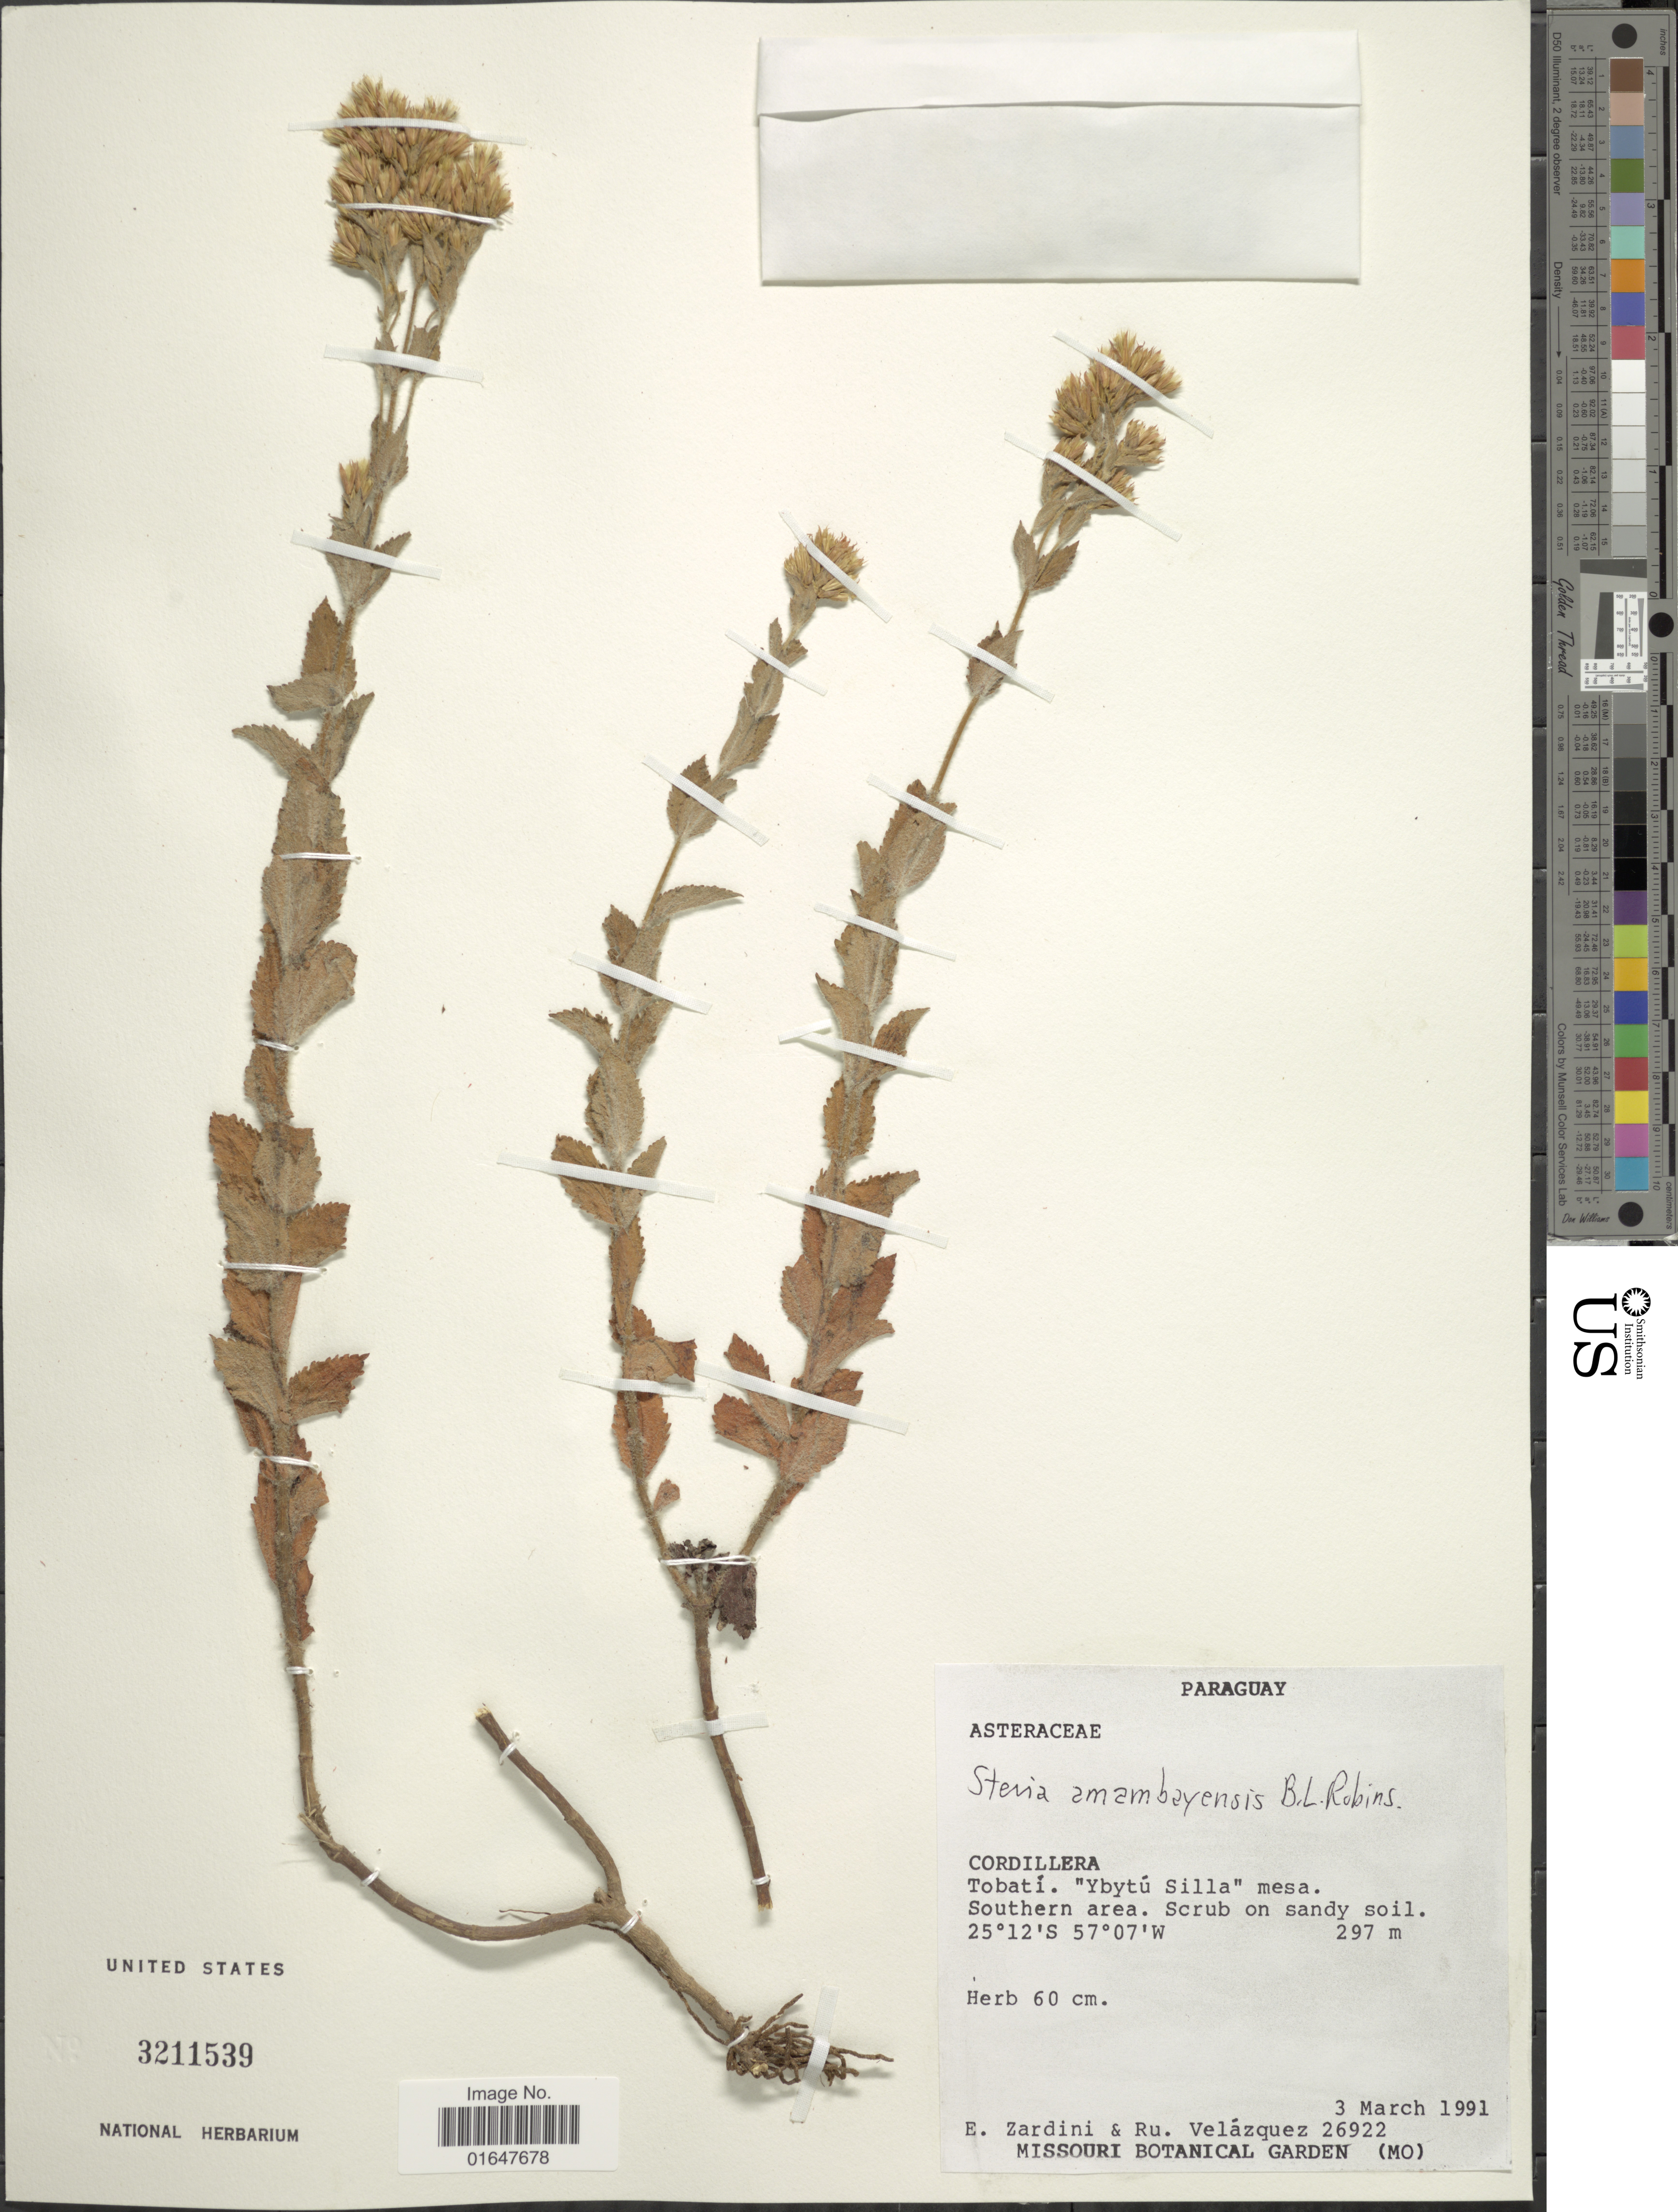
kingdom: Plantae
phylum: Tracheophyta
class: Magnoliopsida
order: Asterales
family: Asteraceae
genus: Stevia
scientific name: Stevia amambayensis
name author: B.L. Rob.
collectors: E. M. Zardini & R. Velázquez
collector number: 26922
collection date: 1991-03-03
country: Paraguay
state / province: Cordillera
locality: Tobati, Ybytu Silla mesa, southern area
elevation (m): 297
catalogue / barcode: US 3211539